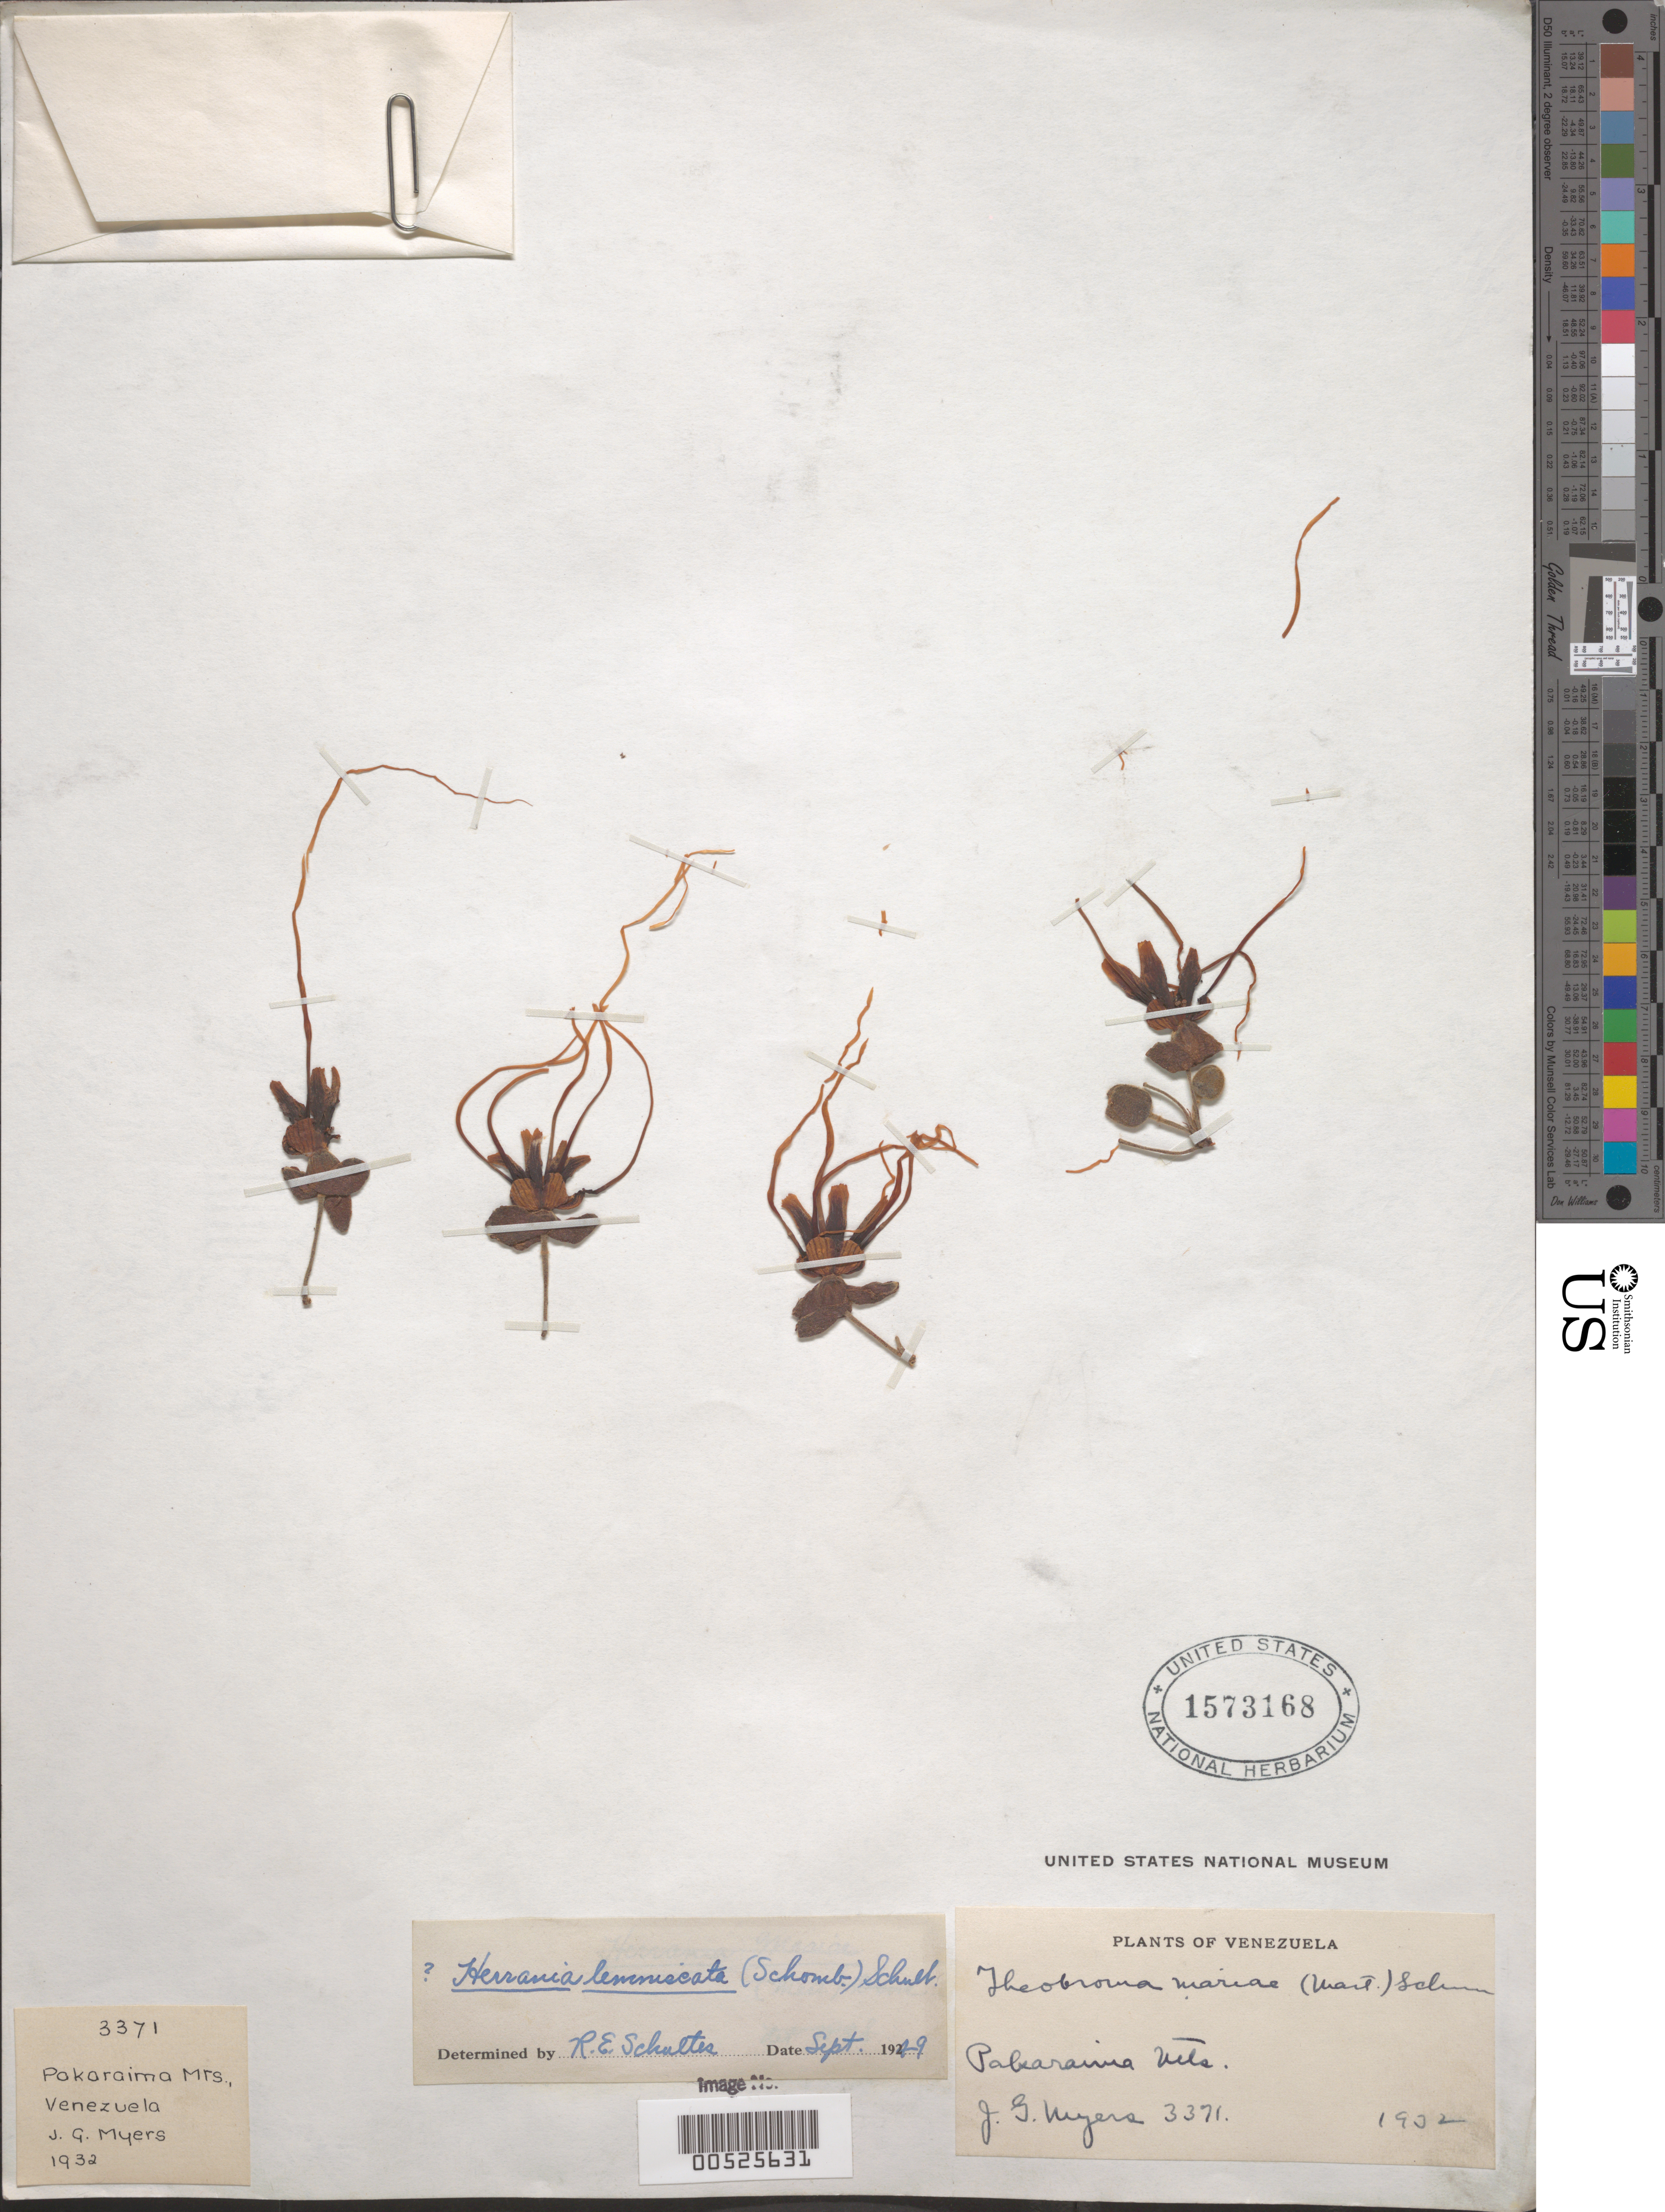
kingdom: Plantae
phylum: Tracheophyta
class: Magnoliopsida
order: Malvales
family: Malvaceae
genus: Theobroma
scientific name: Theobroma lemniscatum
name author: (R.H. Schomb.) Colli-Silva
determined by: Dorr, L. J., (BOT), Smithsonian Institution - National Museum of Natural History (UNITED STATES)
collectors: J. Myers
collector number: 3371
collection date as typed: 1932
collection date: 1932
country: Venezuela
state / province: Bolívar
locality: Pakaraima Mtns.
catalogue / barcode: US 1573168